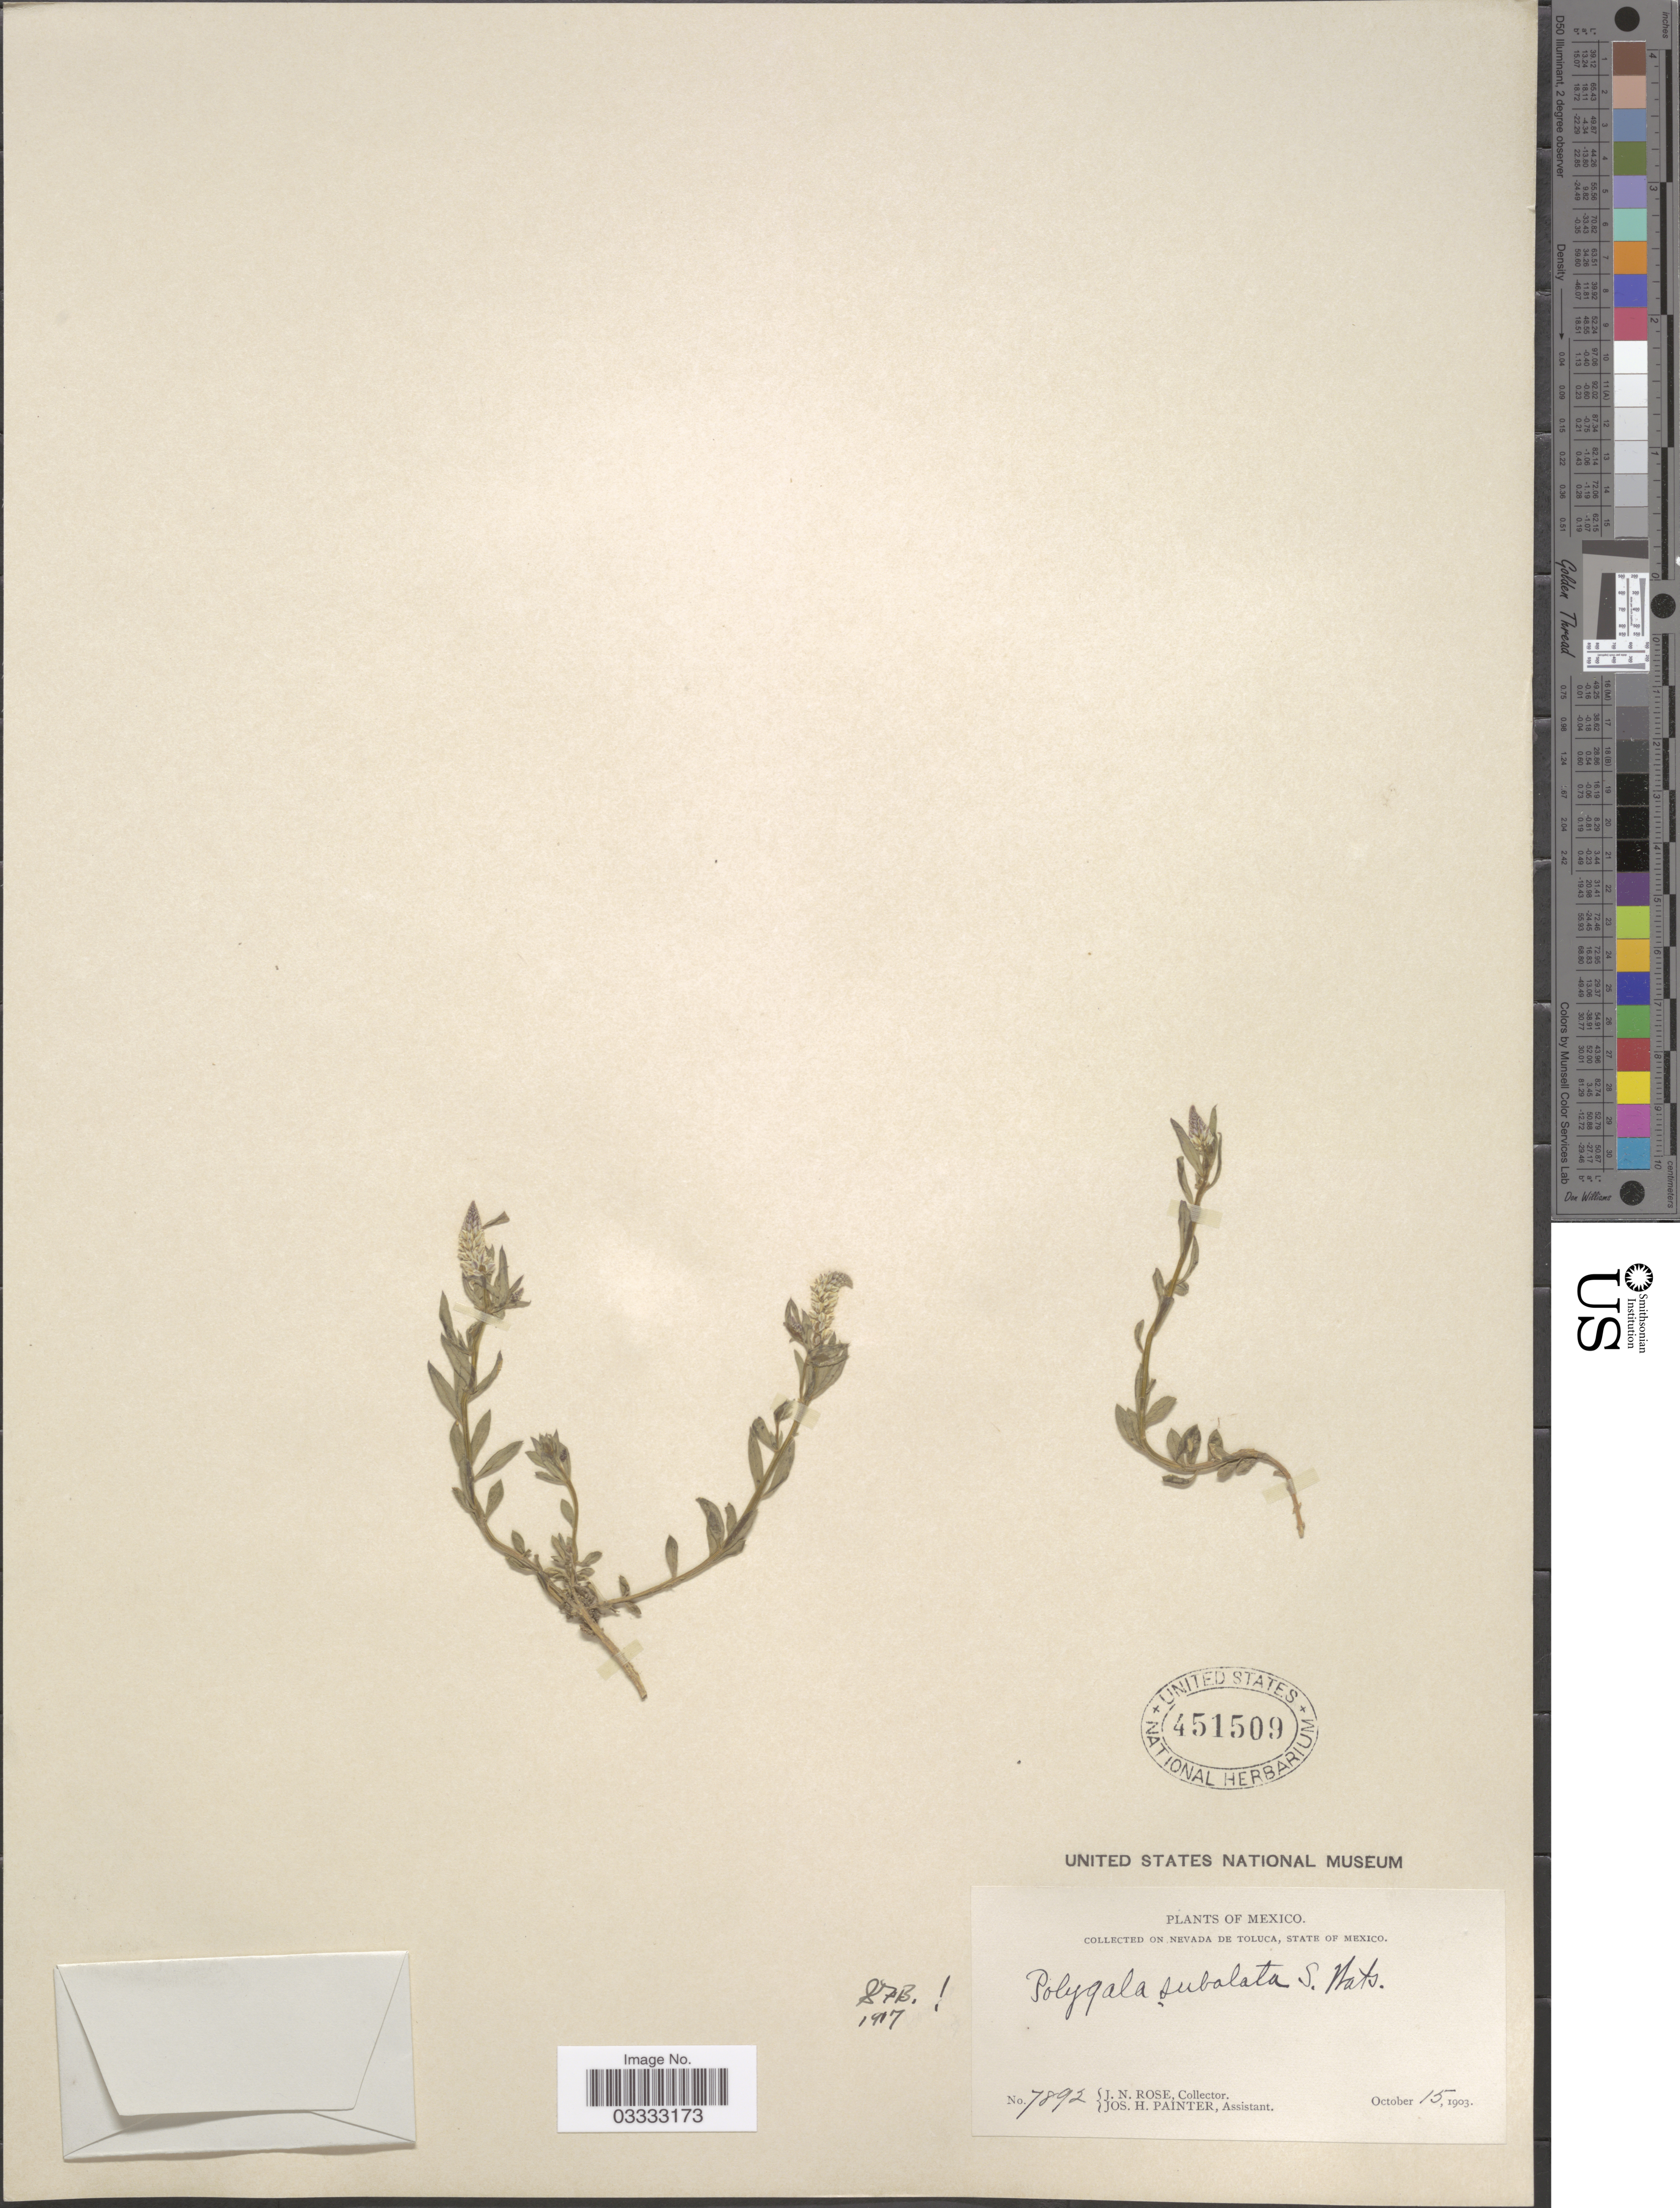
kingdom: Plantae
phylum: Tracheophyta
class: Magnoliopsida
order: Fabales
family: Polygalaceae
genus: Polygala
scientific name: Polygala subalata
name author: S. Watson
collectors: J. N. Rose & J. H. Painter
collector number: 7892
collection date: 1903-10-15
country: Mexico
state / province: México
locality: On Nevada de Toluca.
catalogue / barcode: US 451509